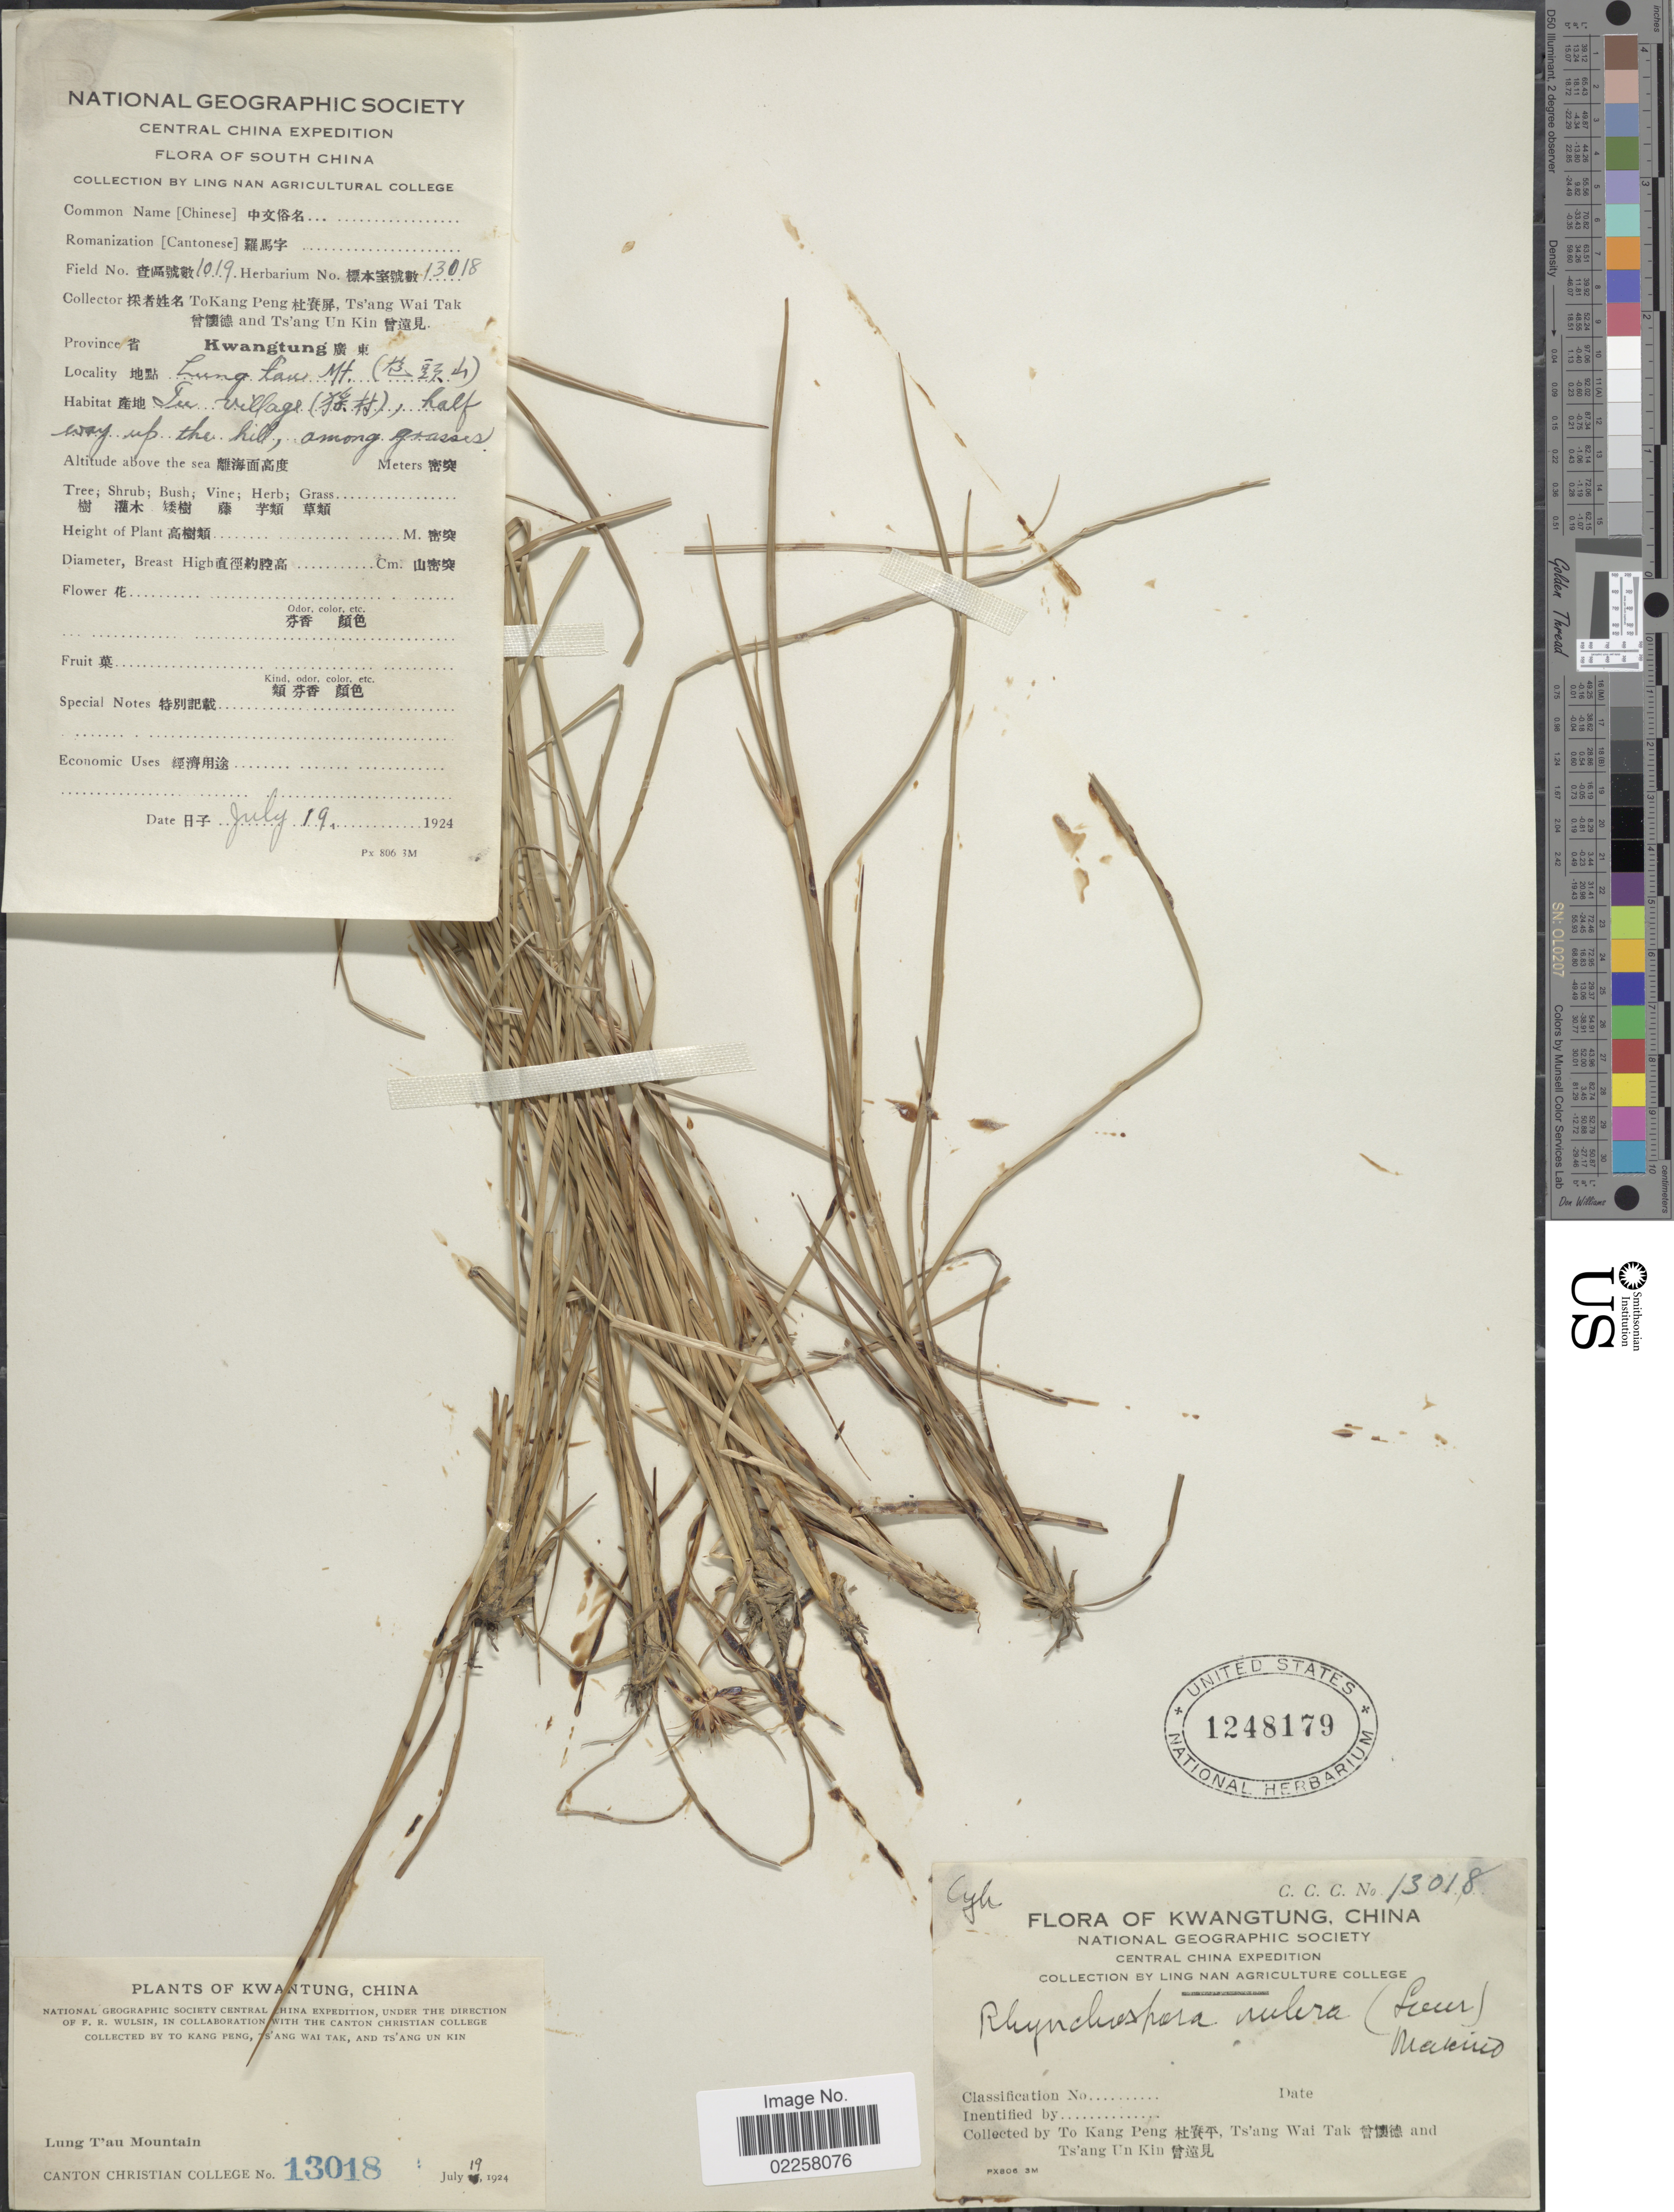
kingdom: Plantae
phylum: Tracheophyta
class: Liliopsida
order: Poales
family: Cyperaceae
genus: Rhynchospora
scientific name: Rhynchospora rubra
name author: (Lour.) Makino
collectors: T. K. Peng, W. T. Tsang & U. K. Tsang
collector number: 1019/13018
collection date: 1924-07-19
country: China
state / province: Guangdong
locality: Kwangtung. Lung Lam. Lung T'au Mountain. Central China.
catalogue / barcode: US 1248179